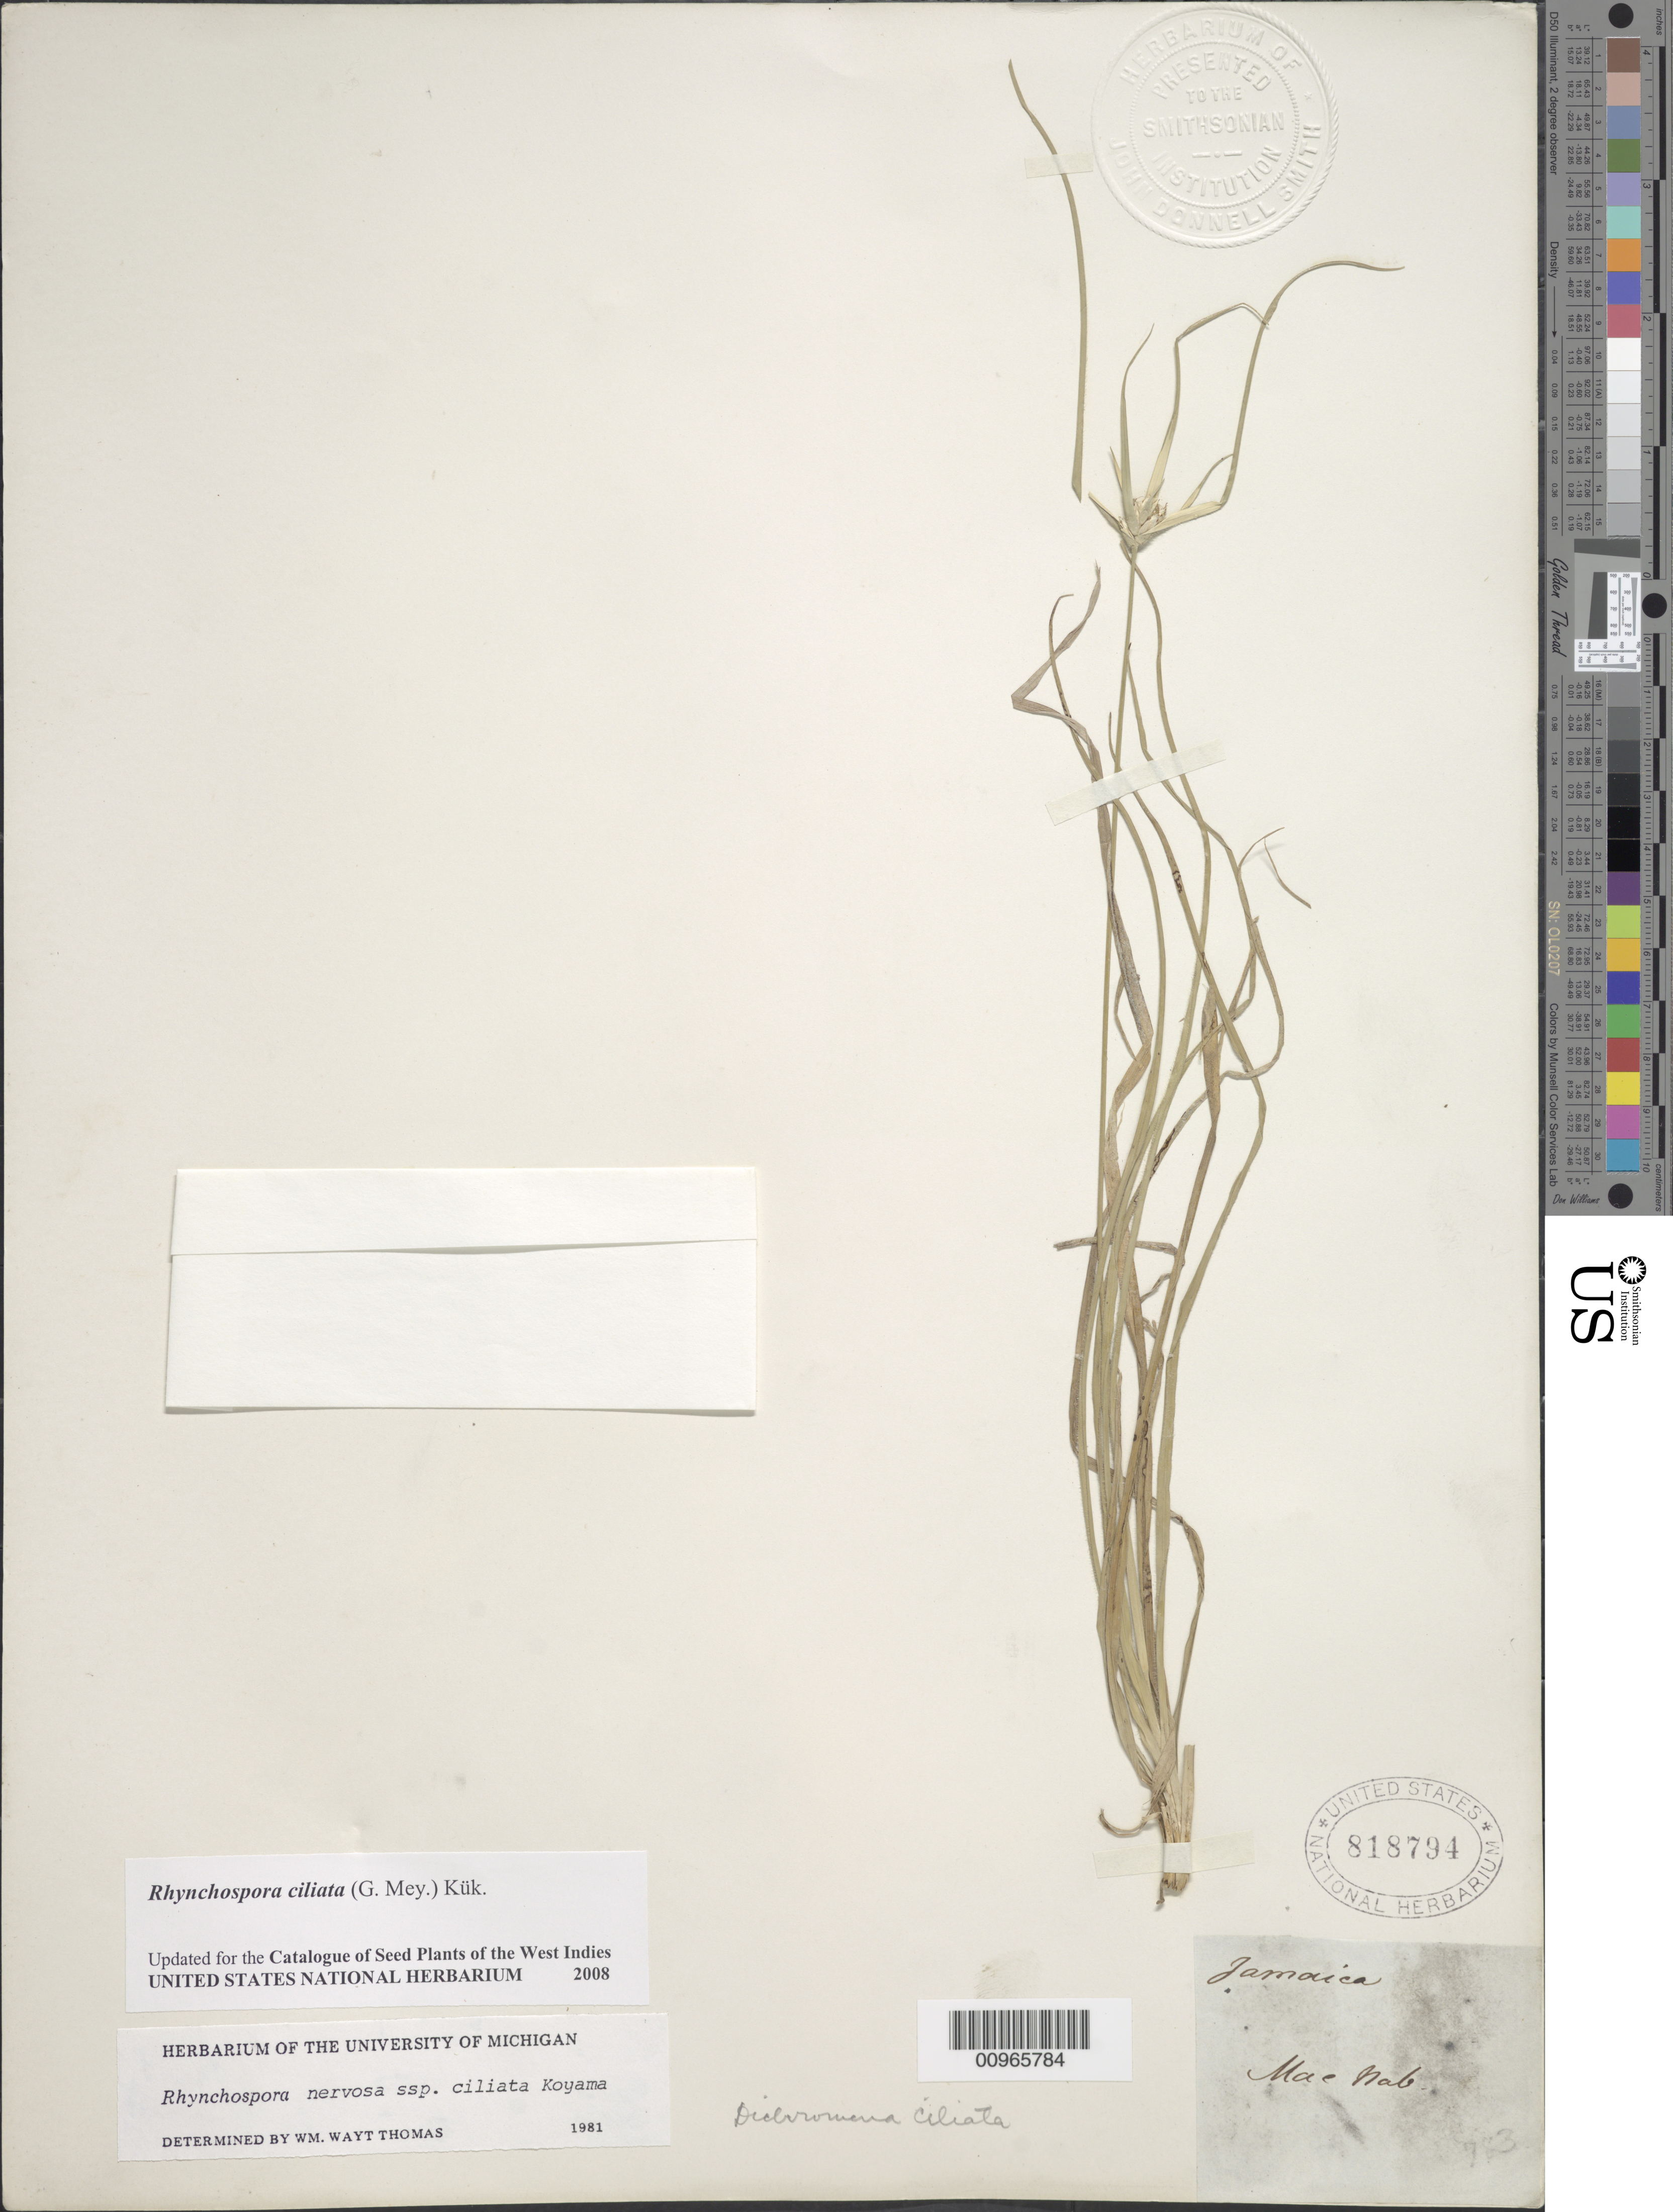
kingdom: Plantae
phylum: Tracheophyta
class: Liliopsida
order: Poales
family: Cyperaceae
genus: Rhynchospora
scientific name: Rhynchospora ciliata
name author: (G. Mey.) Kük.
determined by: Strong, M. T., (US), Smithsonian Institution - National Museum of Natural History (UNITED STATES)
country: Jamaica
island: Jamaica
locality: "Mae Hab"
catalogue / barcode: US 818794